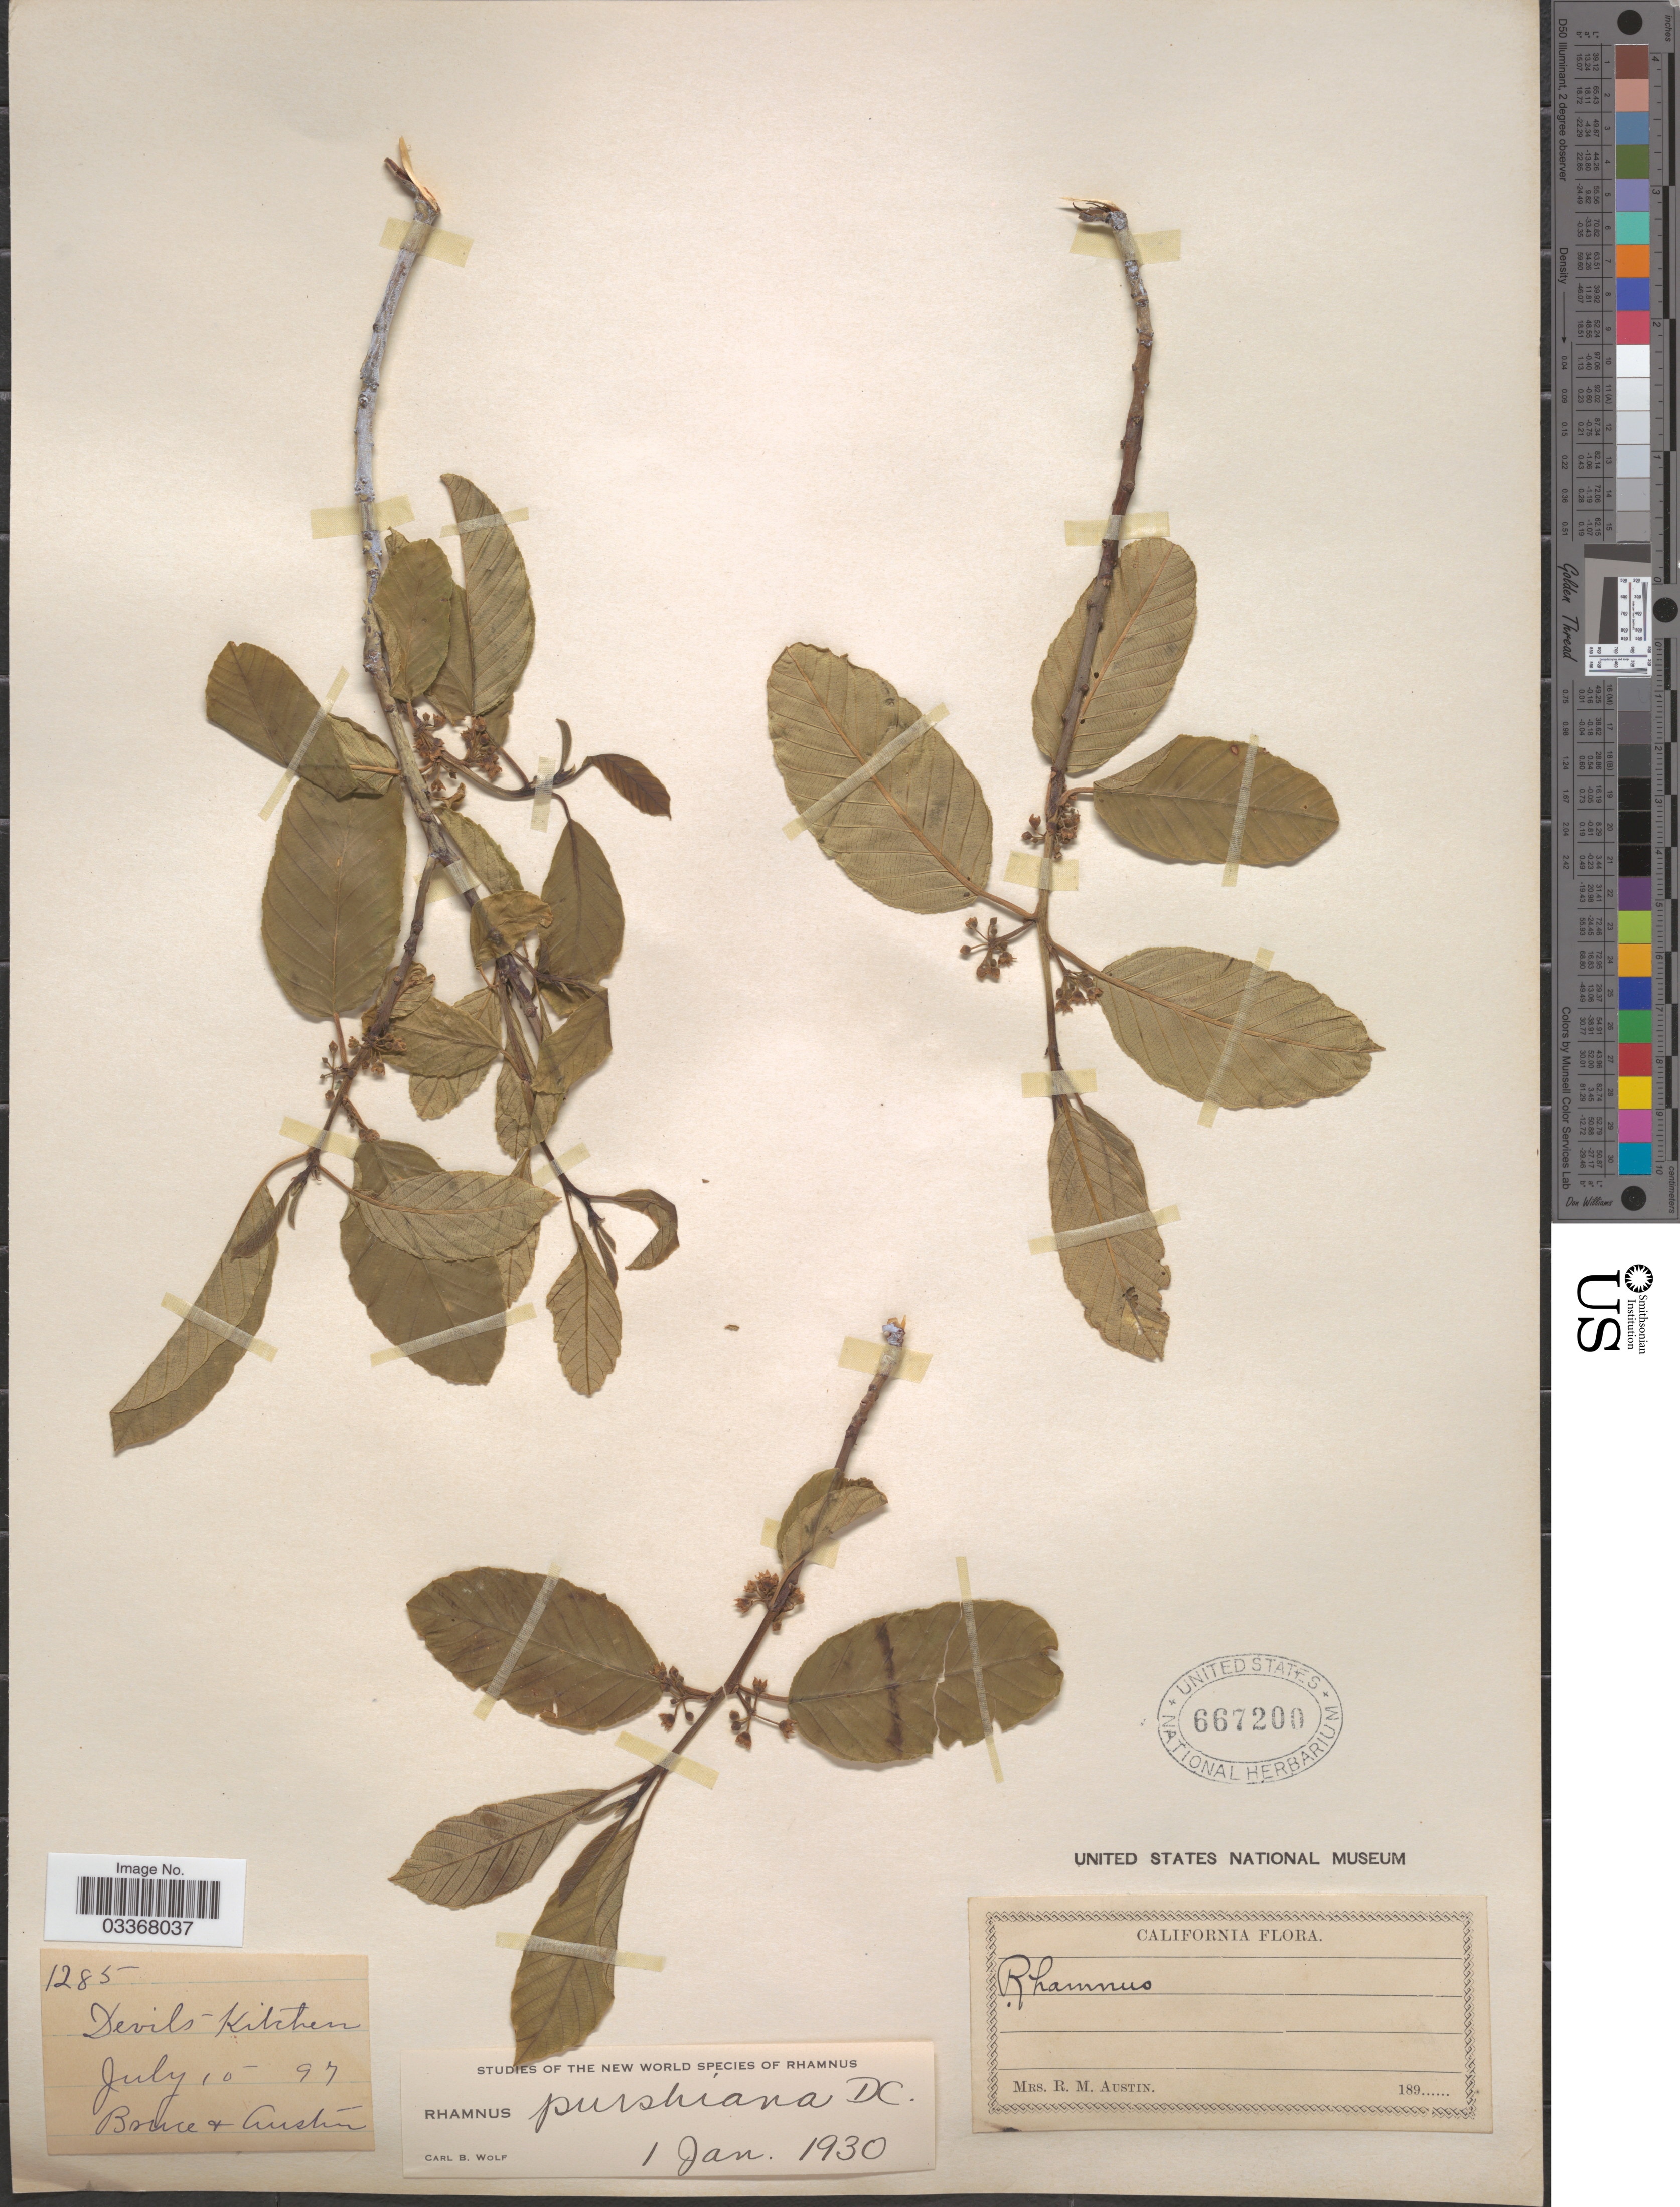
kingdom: Plantae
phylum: Tracheophyta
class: Magnoliopsida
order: Rosales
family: Rhamnaceae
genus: Frangula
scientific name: Frangula purshiana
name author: (DC.) A. Gray ex J.G. Cooper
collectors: Bruce & R. Austin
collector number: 1285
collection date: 1897-07-10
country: United States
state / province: California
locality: Devil's Kitchen.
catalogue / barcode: US 667200